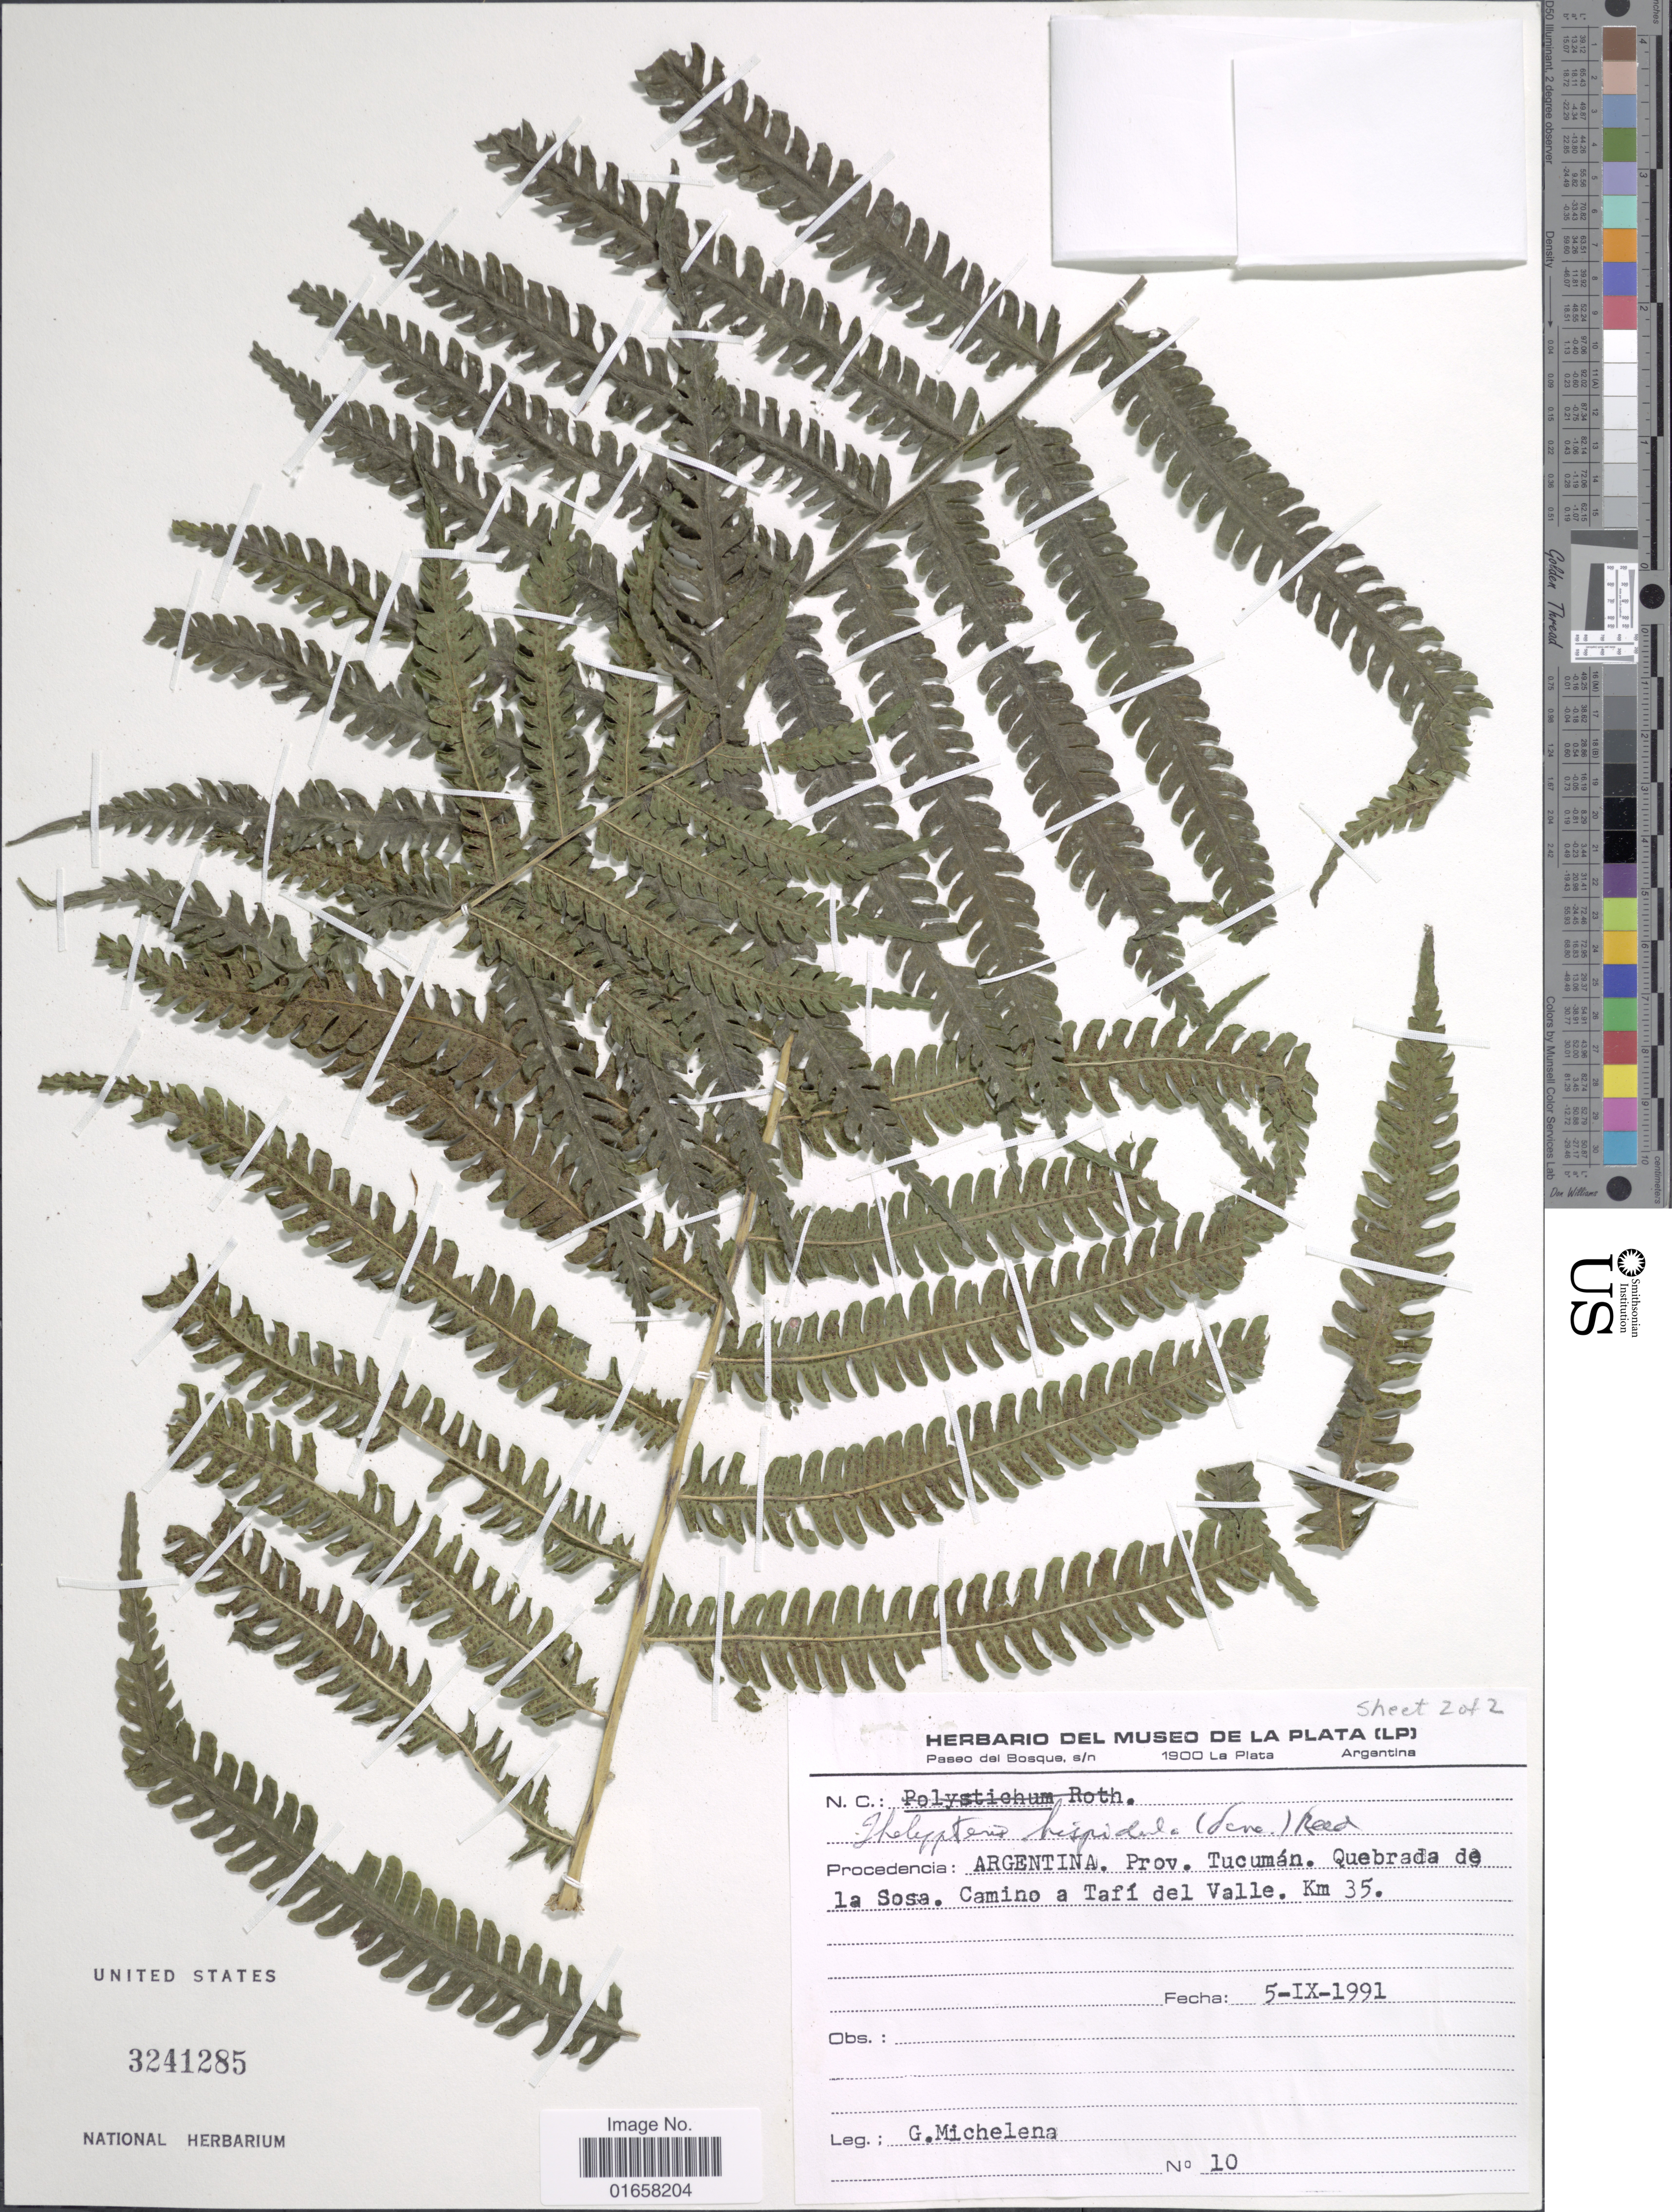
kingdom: Plantae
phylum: Tracheophyta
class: Polypodiopsida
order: Polypodiales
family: Thelypteridaceae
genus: Christella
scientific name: Christella hispidula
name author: (Decne.) Holttum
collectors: G. Michelena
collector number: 10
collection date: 1991-09-05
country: Argentina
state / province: Tucuman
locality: Quebrada de la Sosa, Camino a Tafi del Valle. Km 35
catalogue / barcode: US 3241285